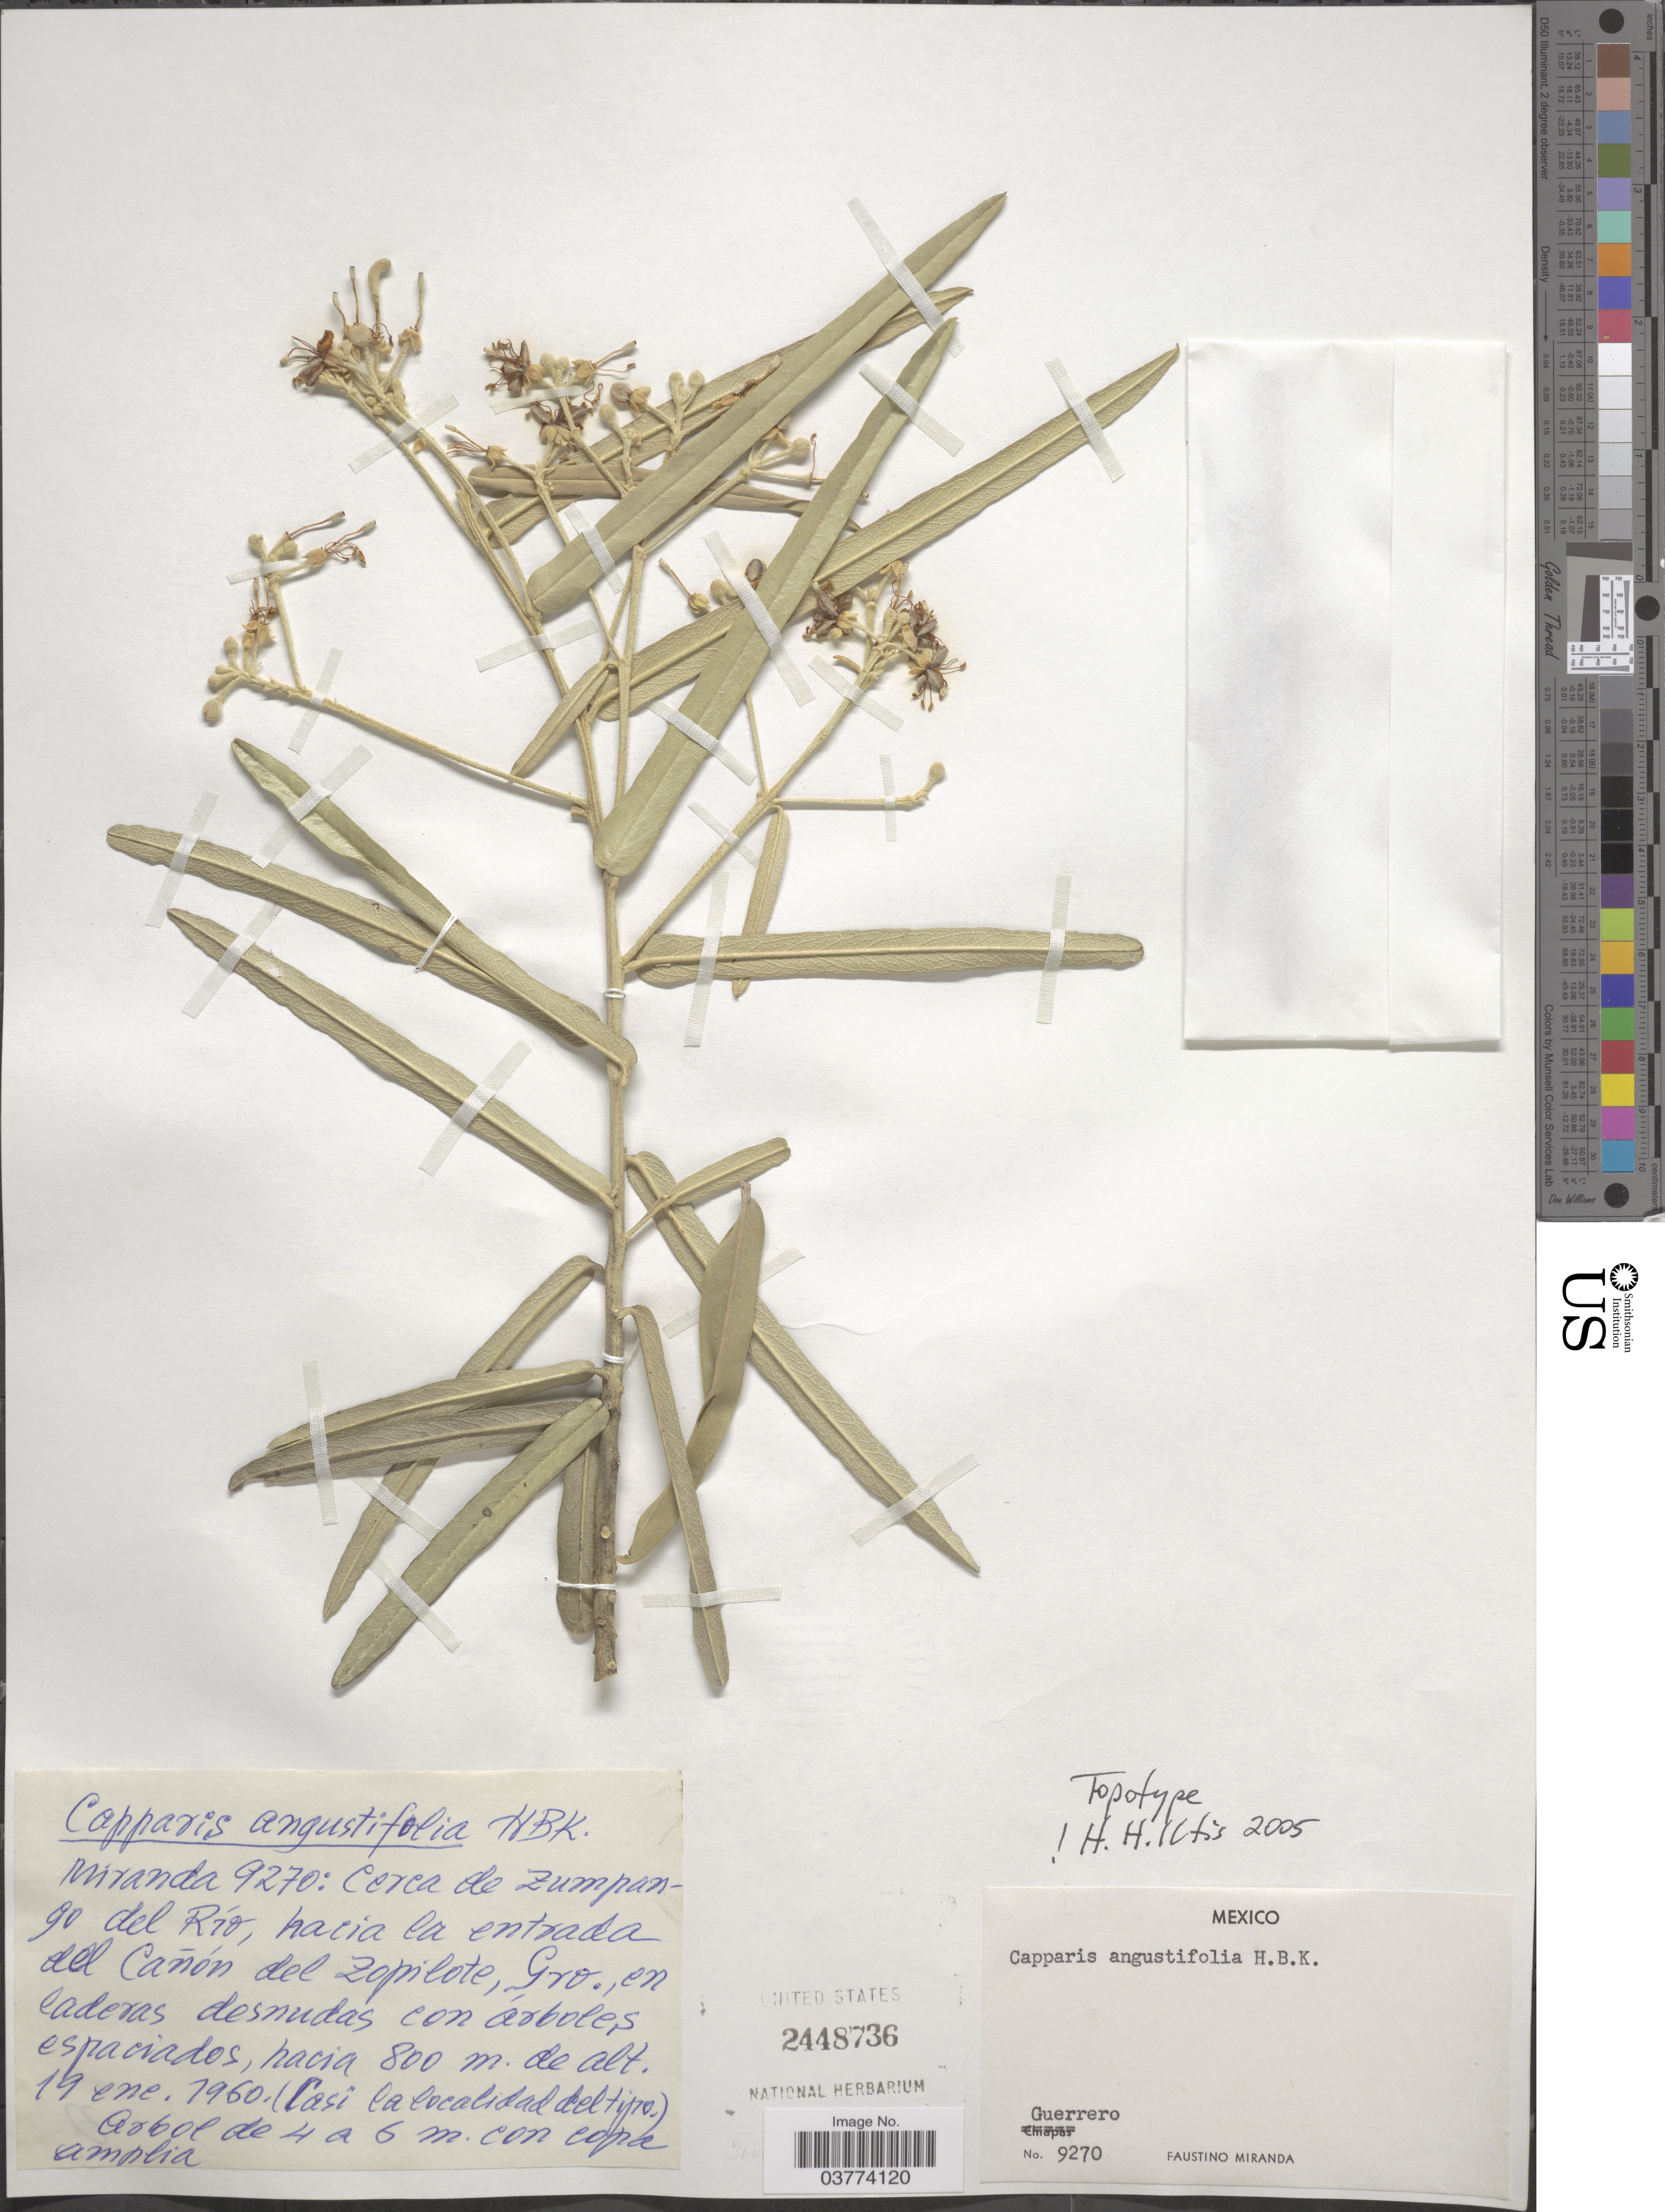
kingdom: Plantae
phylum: Tracheophyta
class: Magnoliopsida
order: Brassicales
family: Capparaceae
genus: Quadrella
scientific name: Quadrella angustifolia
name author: (Kunth) Iltis & Cornejo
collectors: F. Miranda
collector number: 9270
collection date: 1960-01-19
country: Mexico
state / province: Guerrero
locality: Cerca de Zumpango del Río, hacia la entrada del Cañón del Zopilote.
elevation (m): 800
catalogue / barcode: US 2448736